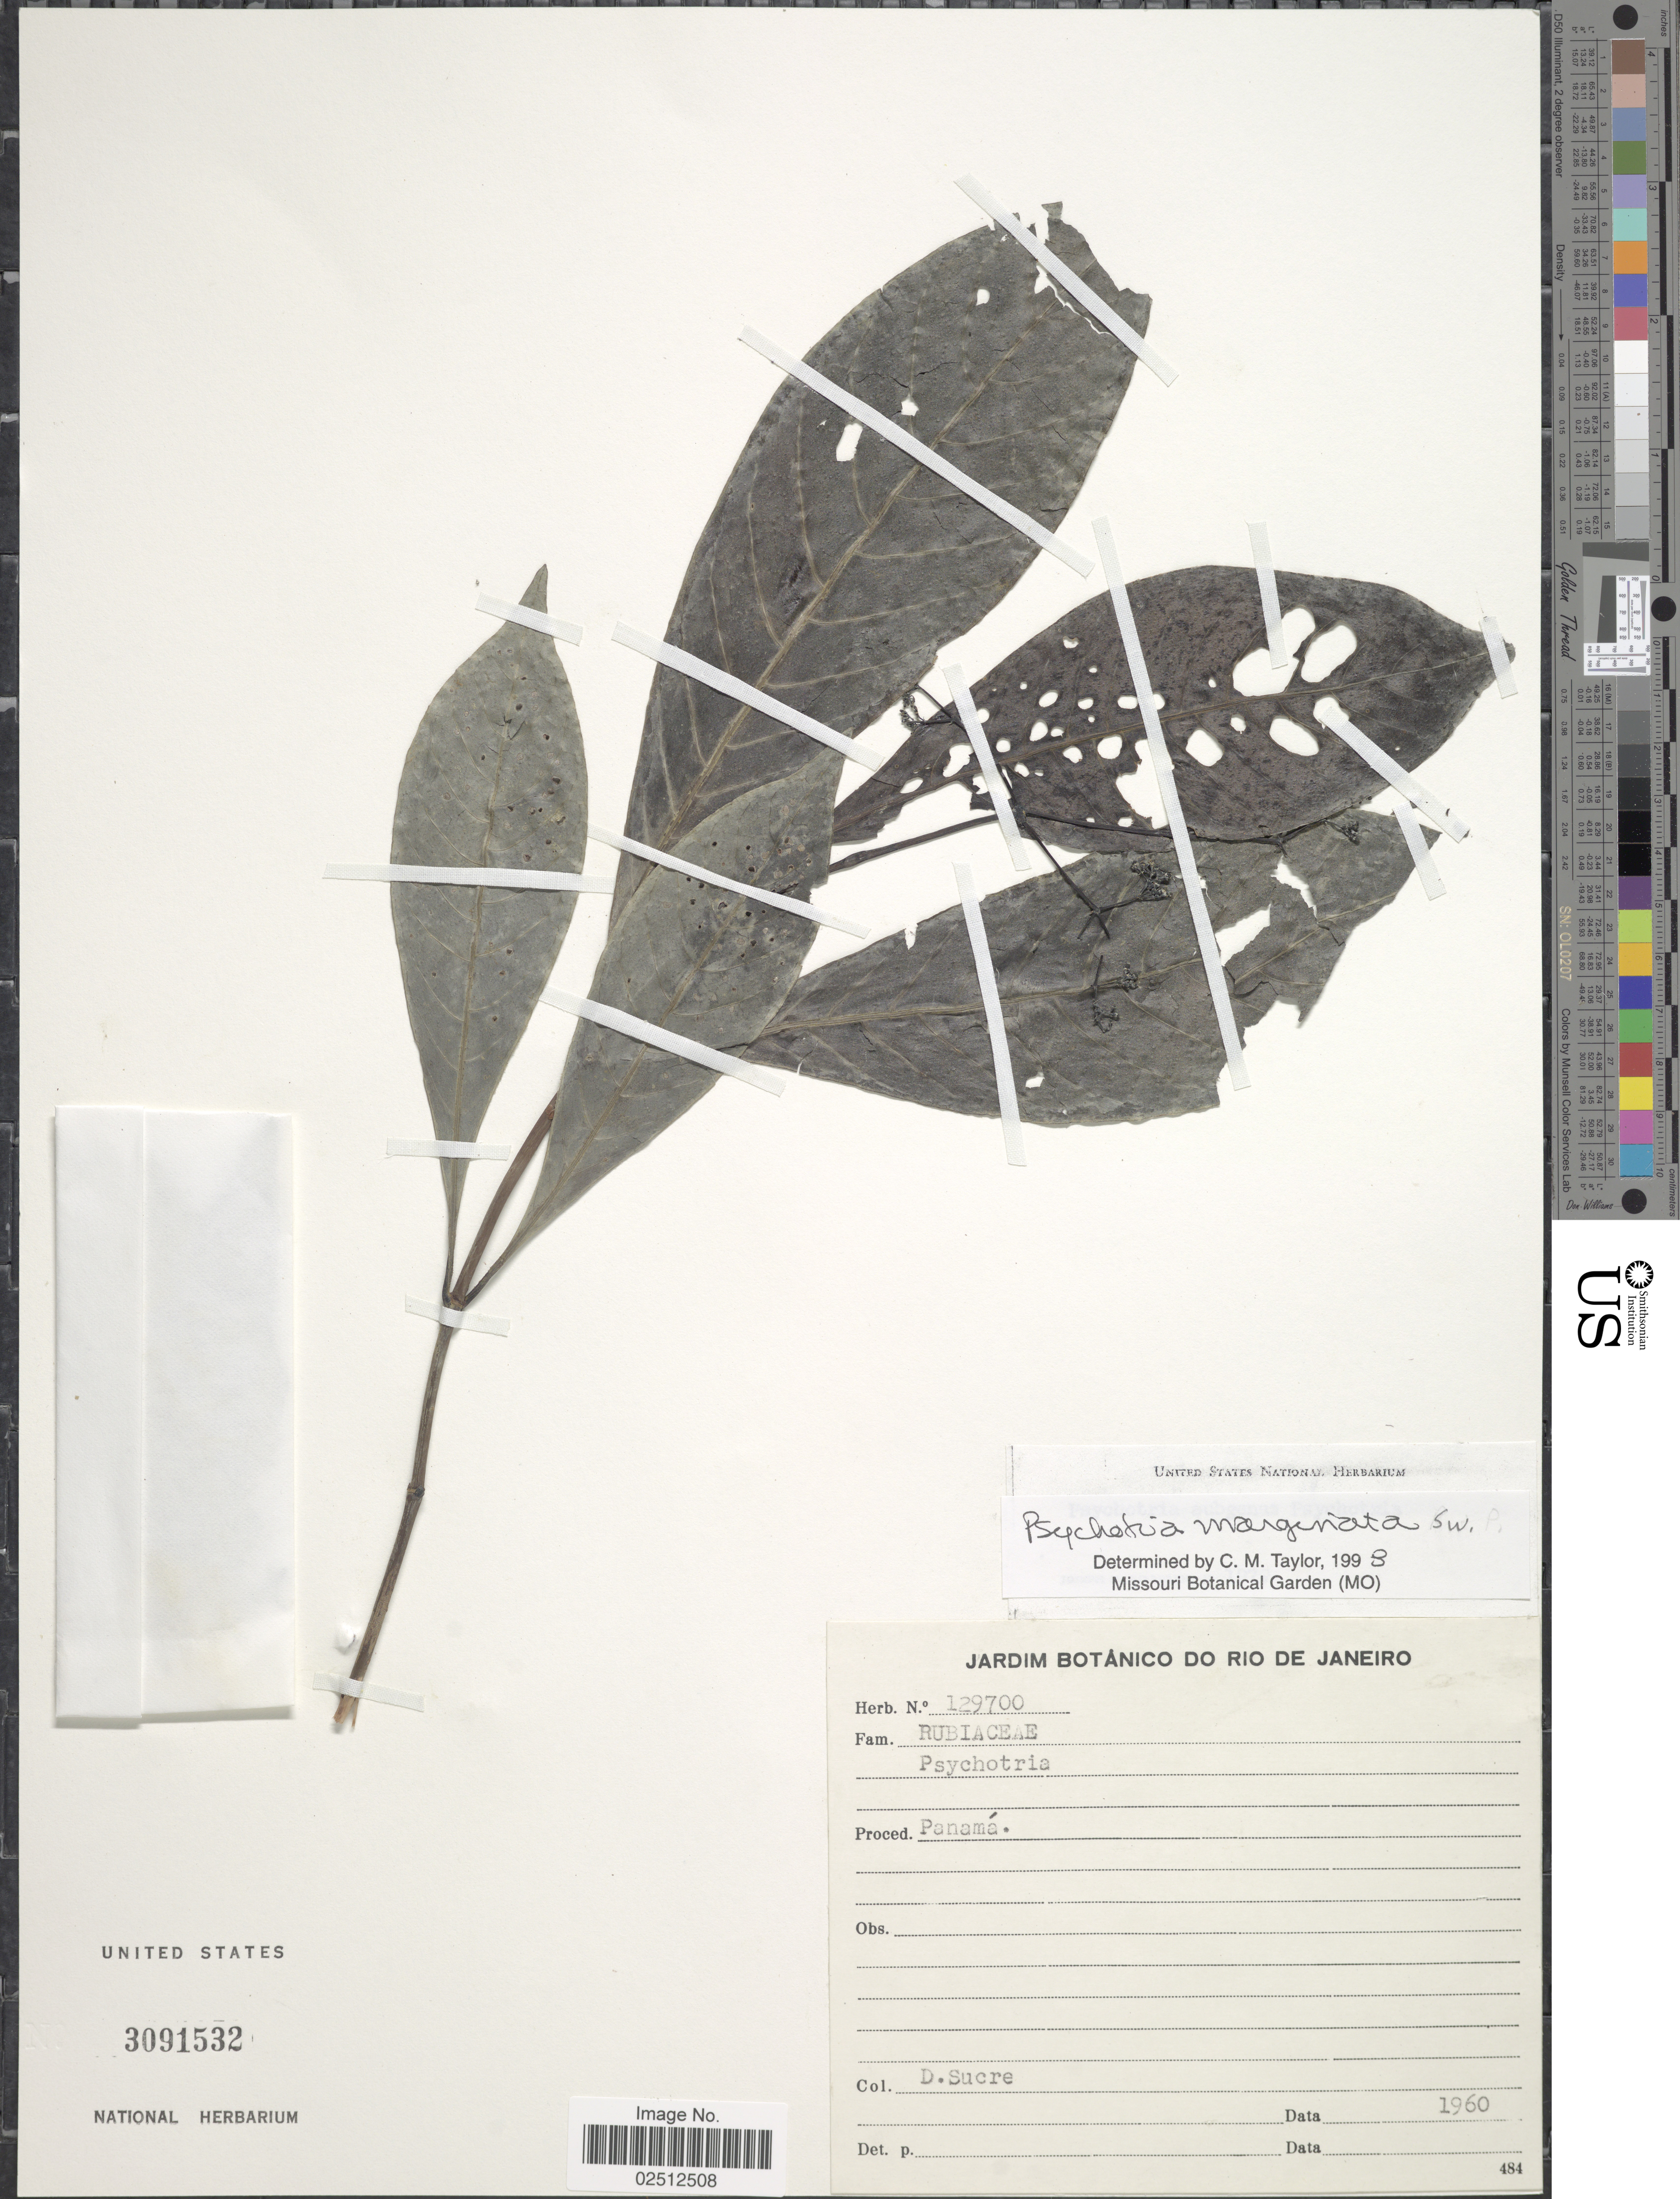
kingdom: Plantae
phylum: Tracheophyta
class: Magnoliopsida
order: Gentianales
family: Rubiaceae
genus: Psychotria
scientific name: Psychotria marginata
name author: Sw.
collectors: D. Sucre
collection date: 1960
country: Panama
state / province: Panamá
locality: Proced. Panama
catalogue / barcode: US 3091532